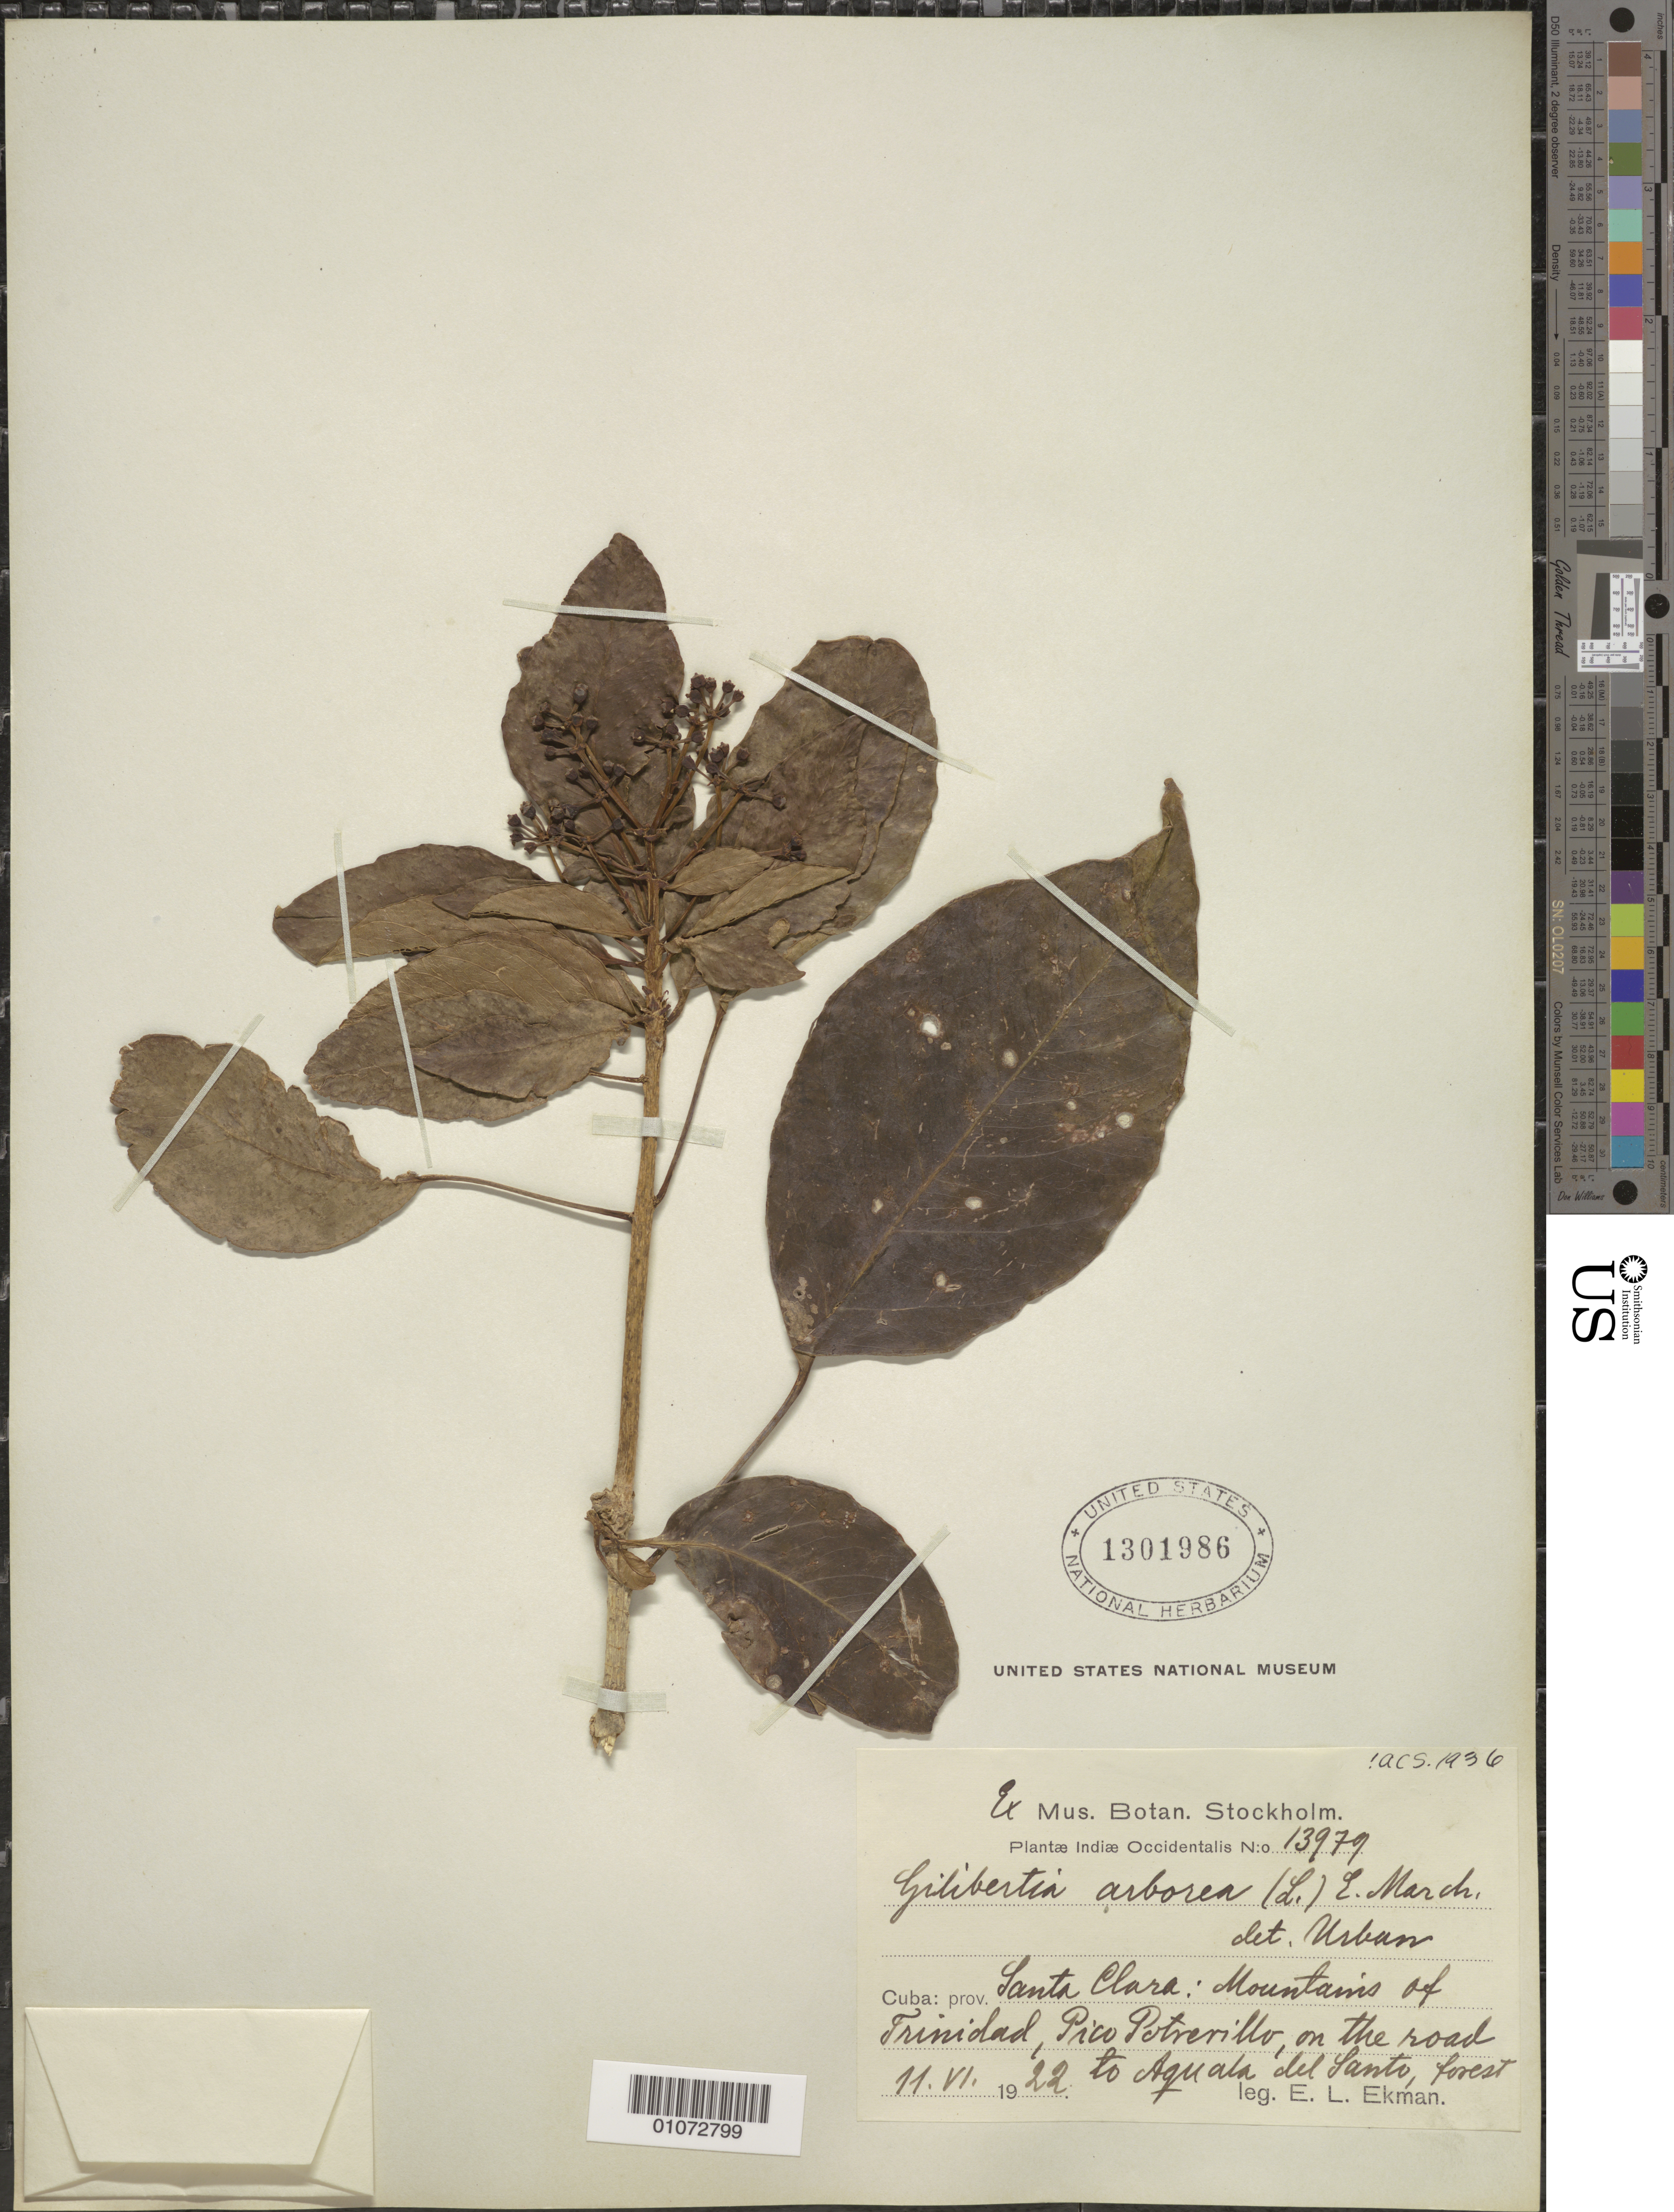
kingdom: Plantae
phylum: Tracheophyta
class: Magnoliopsida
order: Apiales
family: Araliaceae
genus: Dendropanax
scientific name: Dendropanax arboreus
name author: (L.) Decne. & Planch.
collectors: E. L. Ekman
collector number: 13979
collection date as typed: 11 Jun 1922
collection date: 1922-06-11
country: Cuba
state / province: Villa Clara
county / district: Santa Clara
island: Cuba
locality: Mountains of Trindad, Pico Potrevillo, on the road to Aquala del Santo, forest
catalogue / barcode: US 1301986